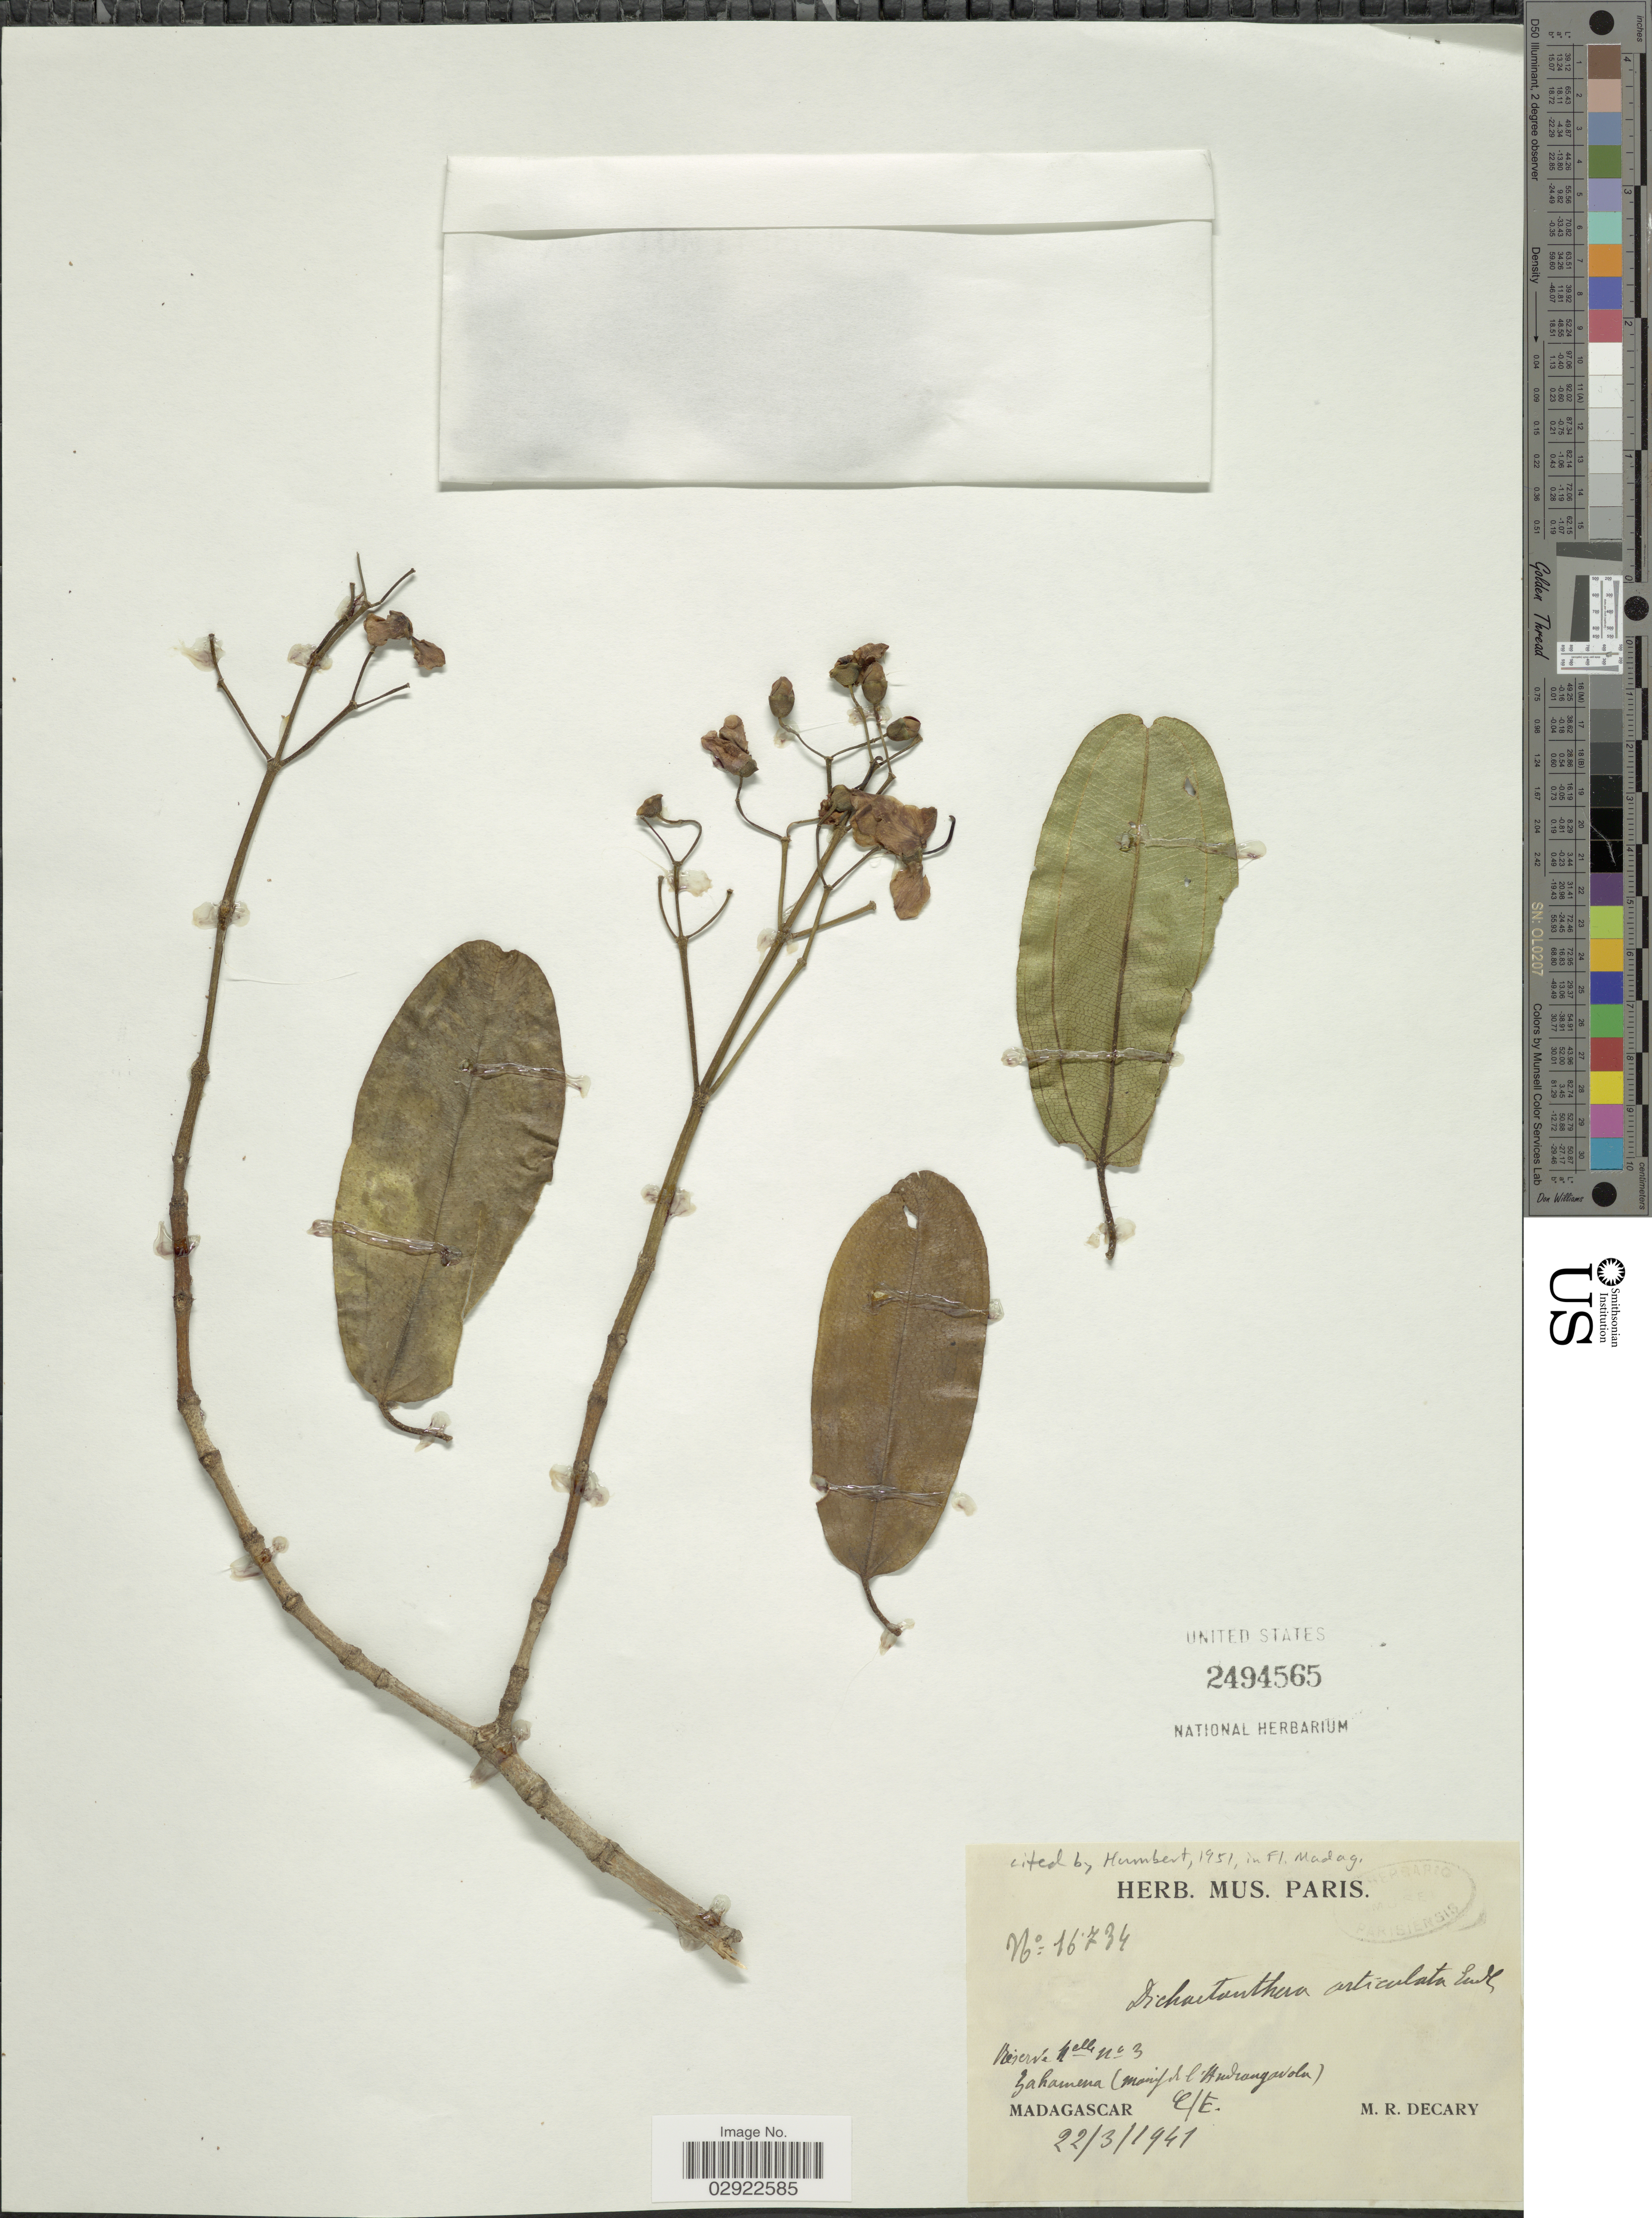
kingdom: Plantae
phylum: Tracheophyta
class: Magnoliopsida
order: Myrtales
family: Melastomataceae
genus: Dichaetanthera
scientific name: Dichaetanthera articulata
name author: Endl.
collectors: R. Decary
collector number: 16734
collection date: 1941-03-22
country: Madagascar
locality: Sahamena (massif de l'Andrangavola).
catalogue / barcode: US 2494565